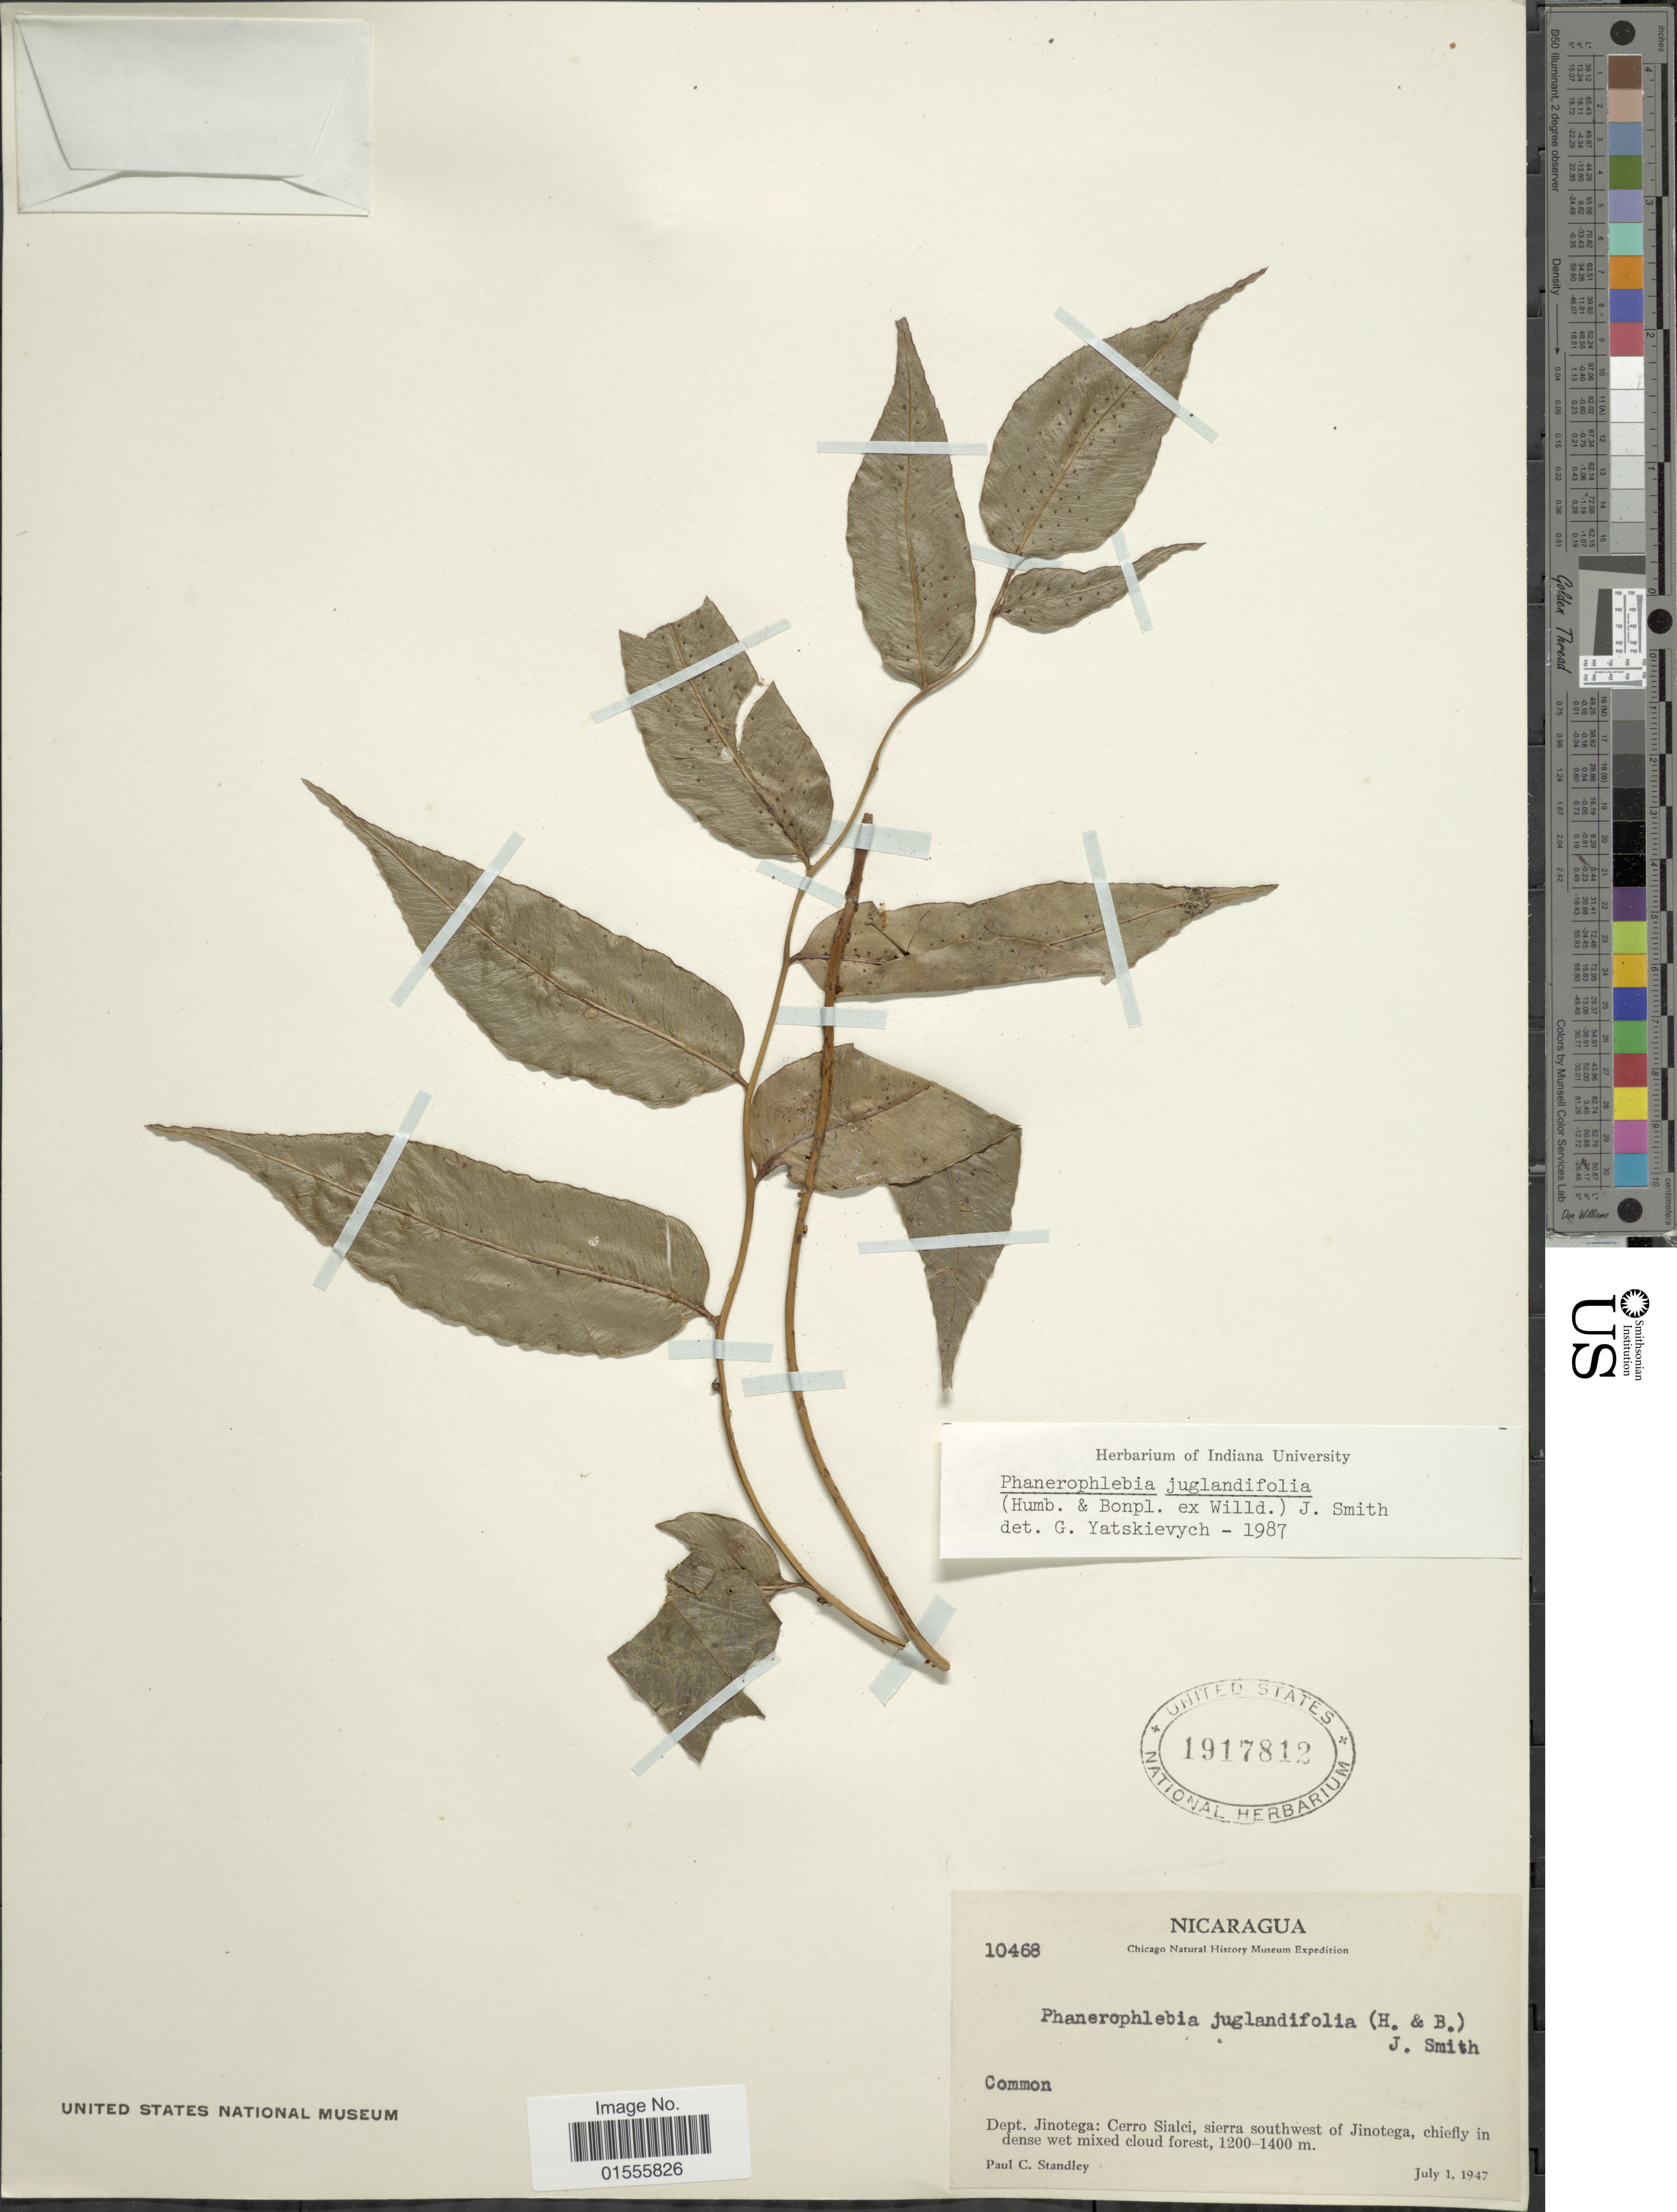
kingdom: Plantae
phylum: Tracheophyta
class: Polypodiopsida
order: Polypodiales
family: Dryopteridaceae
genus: Phanerophlebia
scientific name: Phanerophlebia juglandifolia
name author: (Willd.) J. Sm.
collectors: P. C. Standley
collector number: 10468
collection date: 1947-07-01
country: Nicaragua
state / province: Jinotega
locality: Dept. Jinotega: Cerro Sialci, sierra southwest of Jinotega, chiefly in dense wet mixed cloud forest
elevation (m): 1200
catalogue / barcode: US 1917812